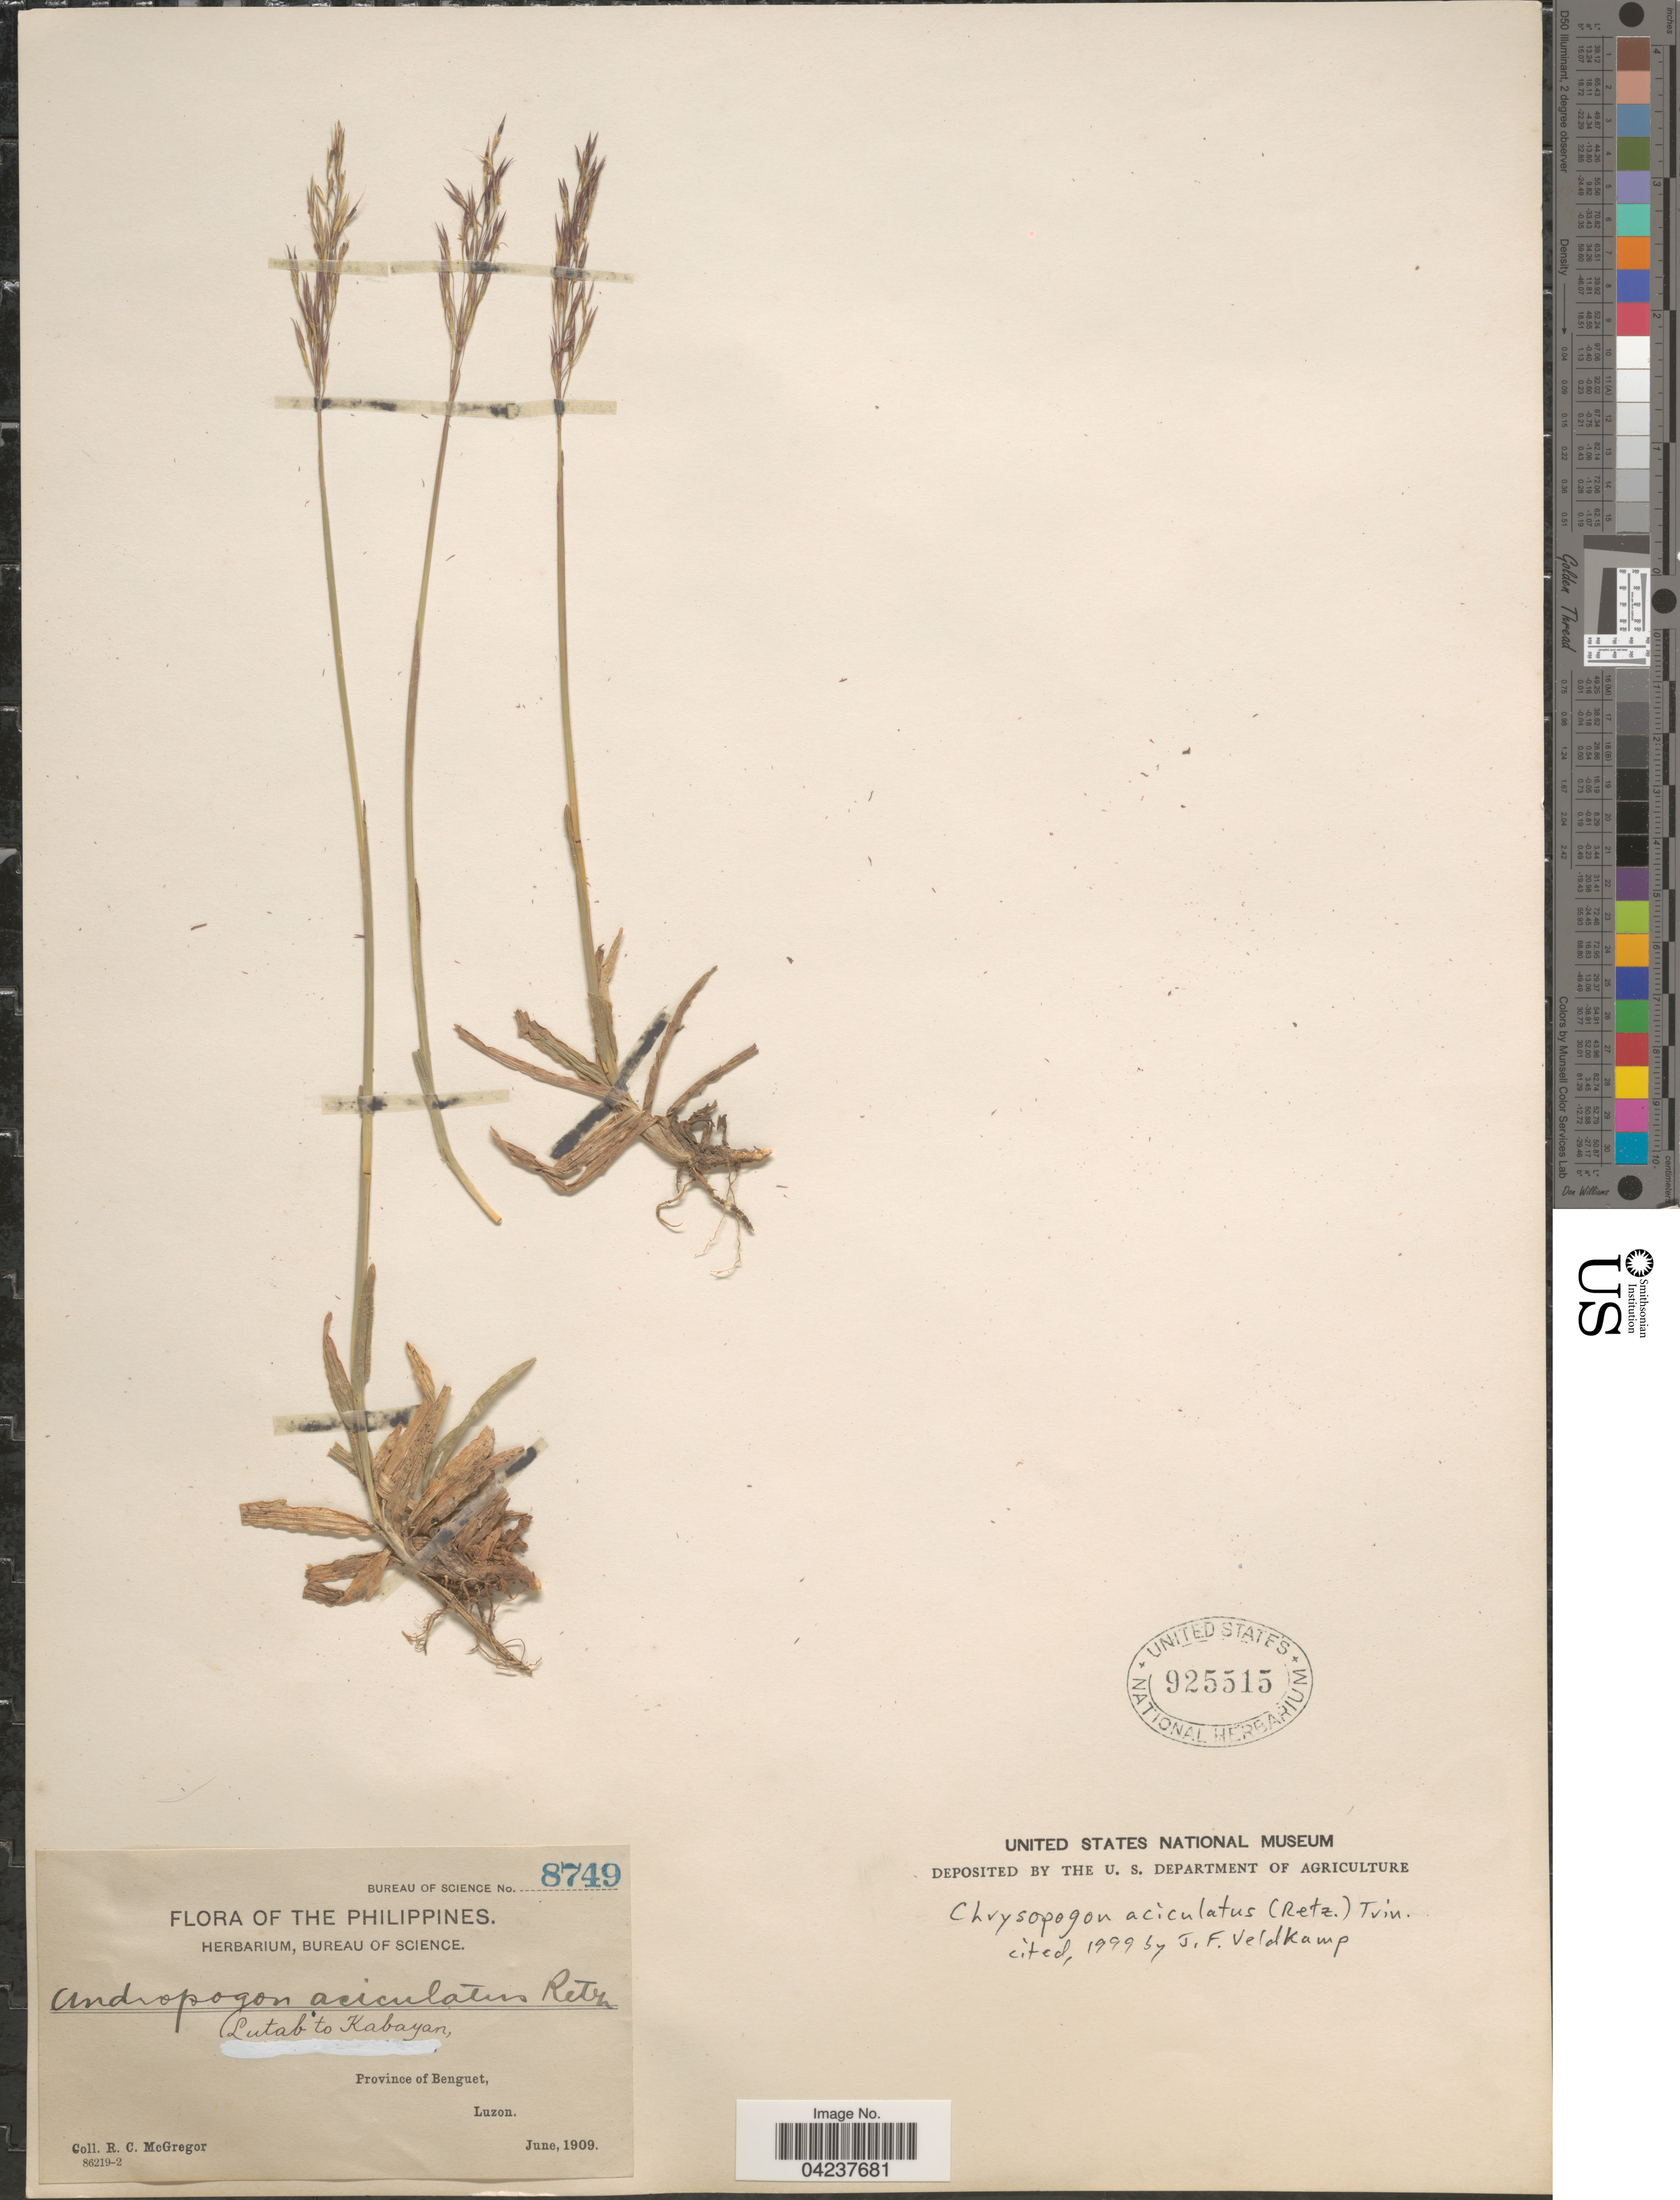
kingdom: Plantae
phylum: Tracheophyta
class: Liliopsida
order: Poales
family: Poaceae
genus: Chrysopogon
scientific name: Chrysopogon aciculatus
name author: (Retz.) Trin.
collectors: R. C. McGregor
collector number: Bureau of Science 8749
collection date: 1909-06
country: Philippines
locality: Lutab to Kabayan, Province of Benguet, Luzon.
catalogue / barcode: US 925515